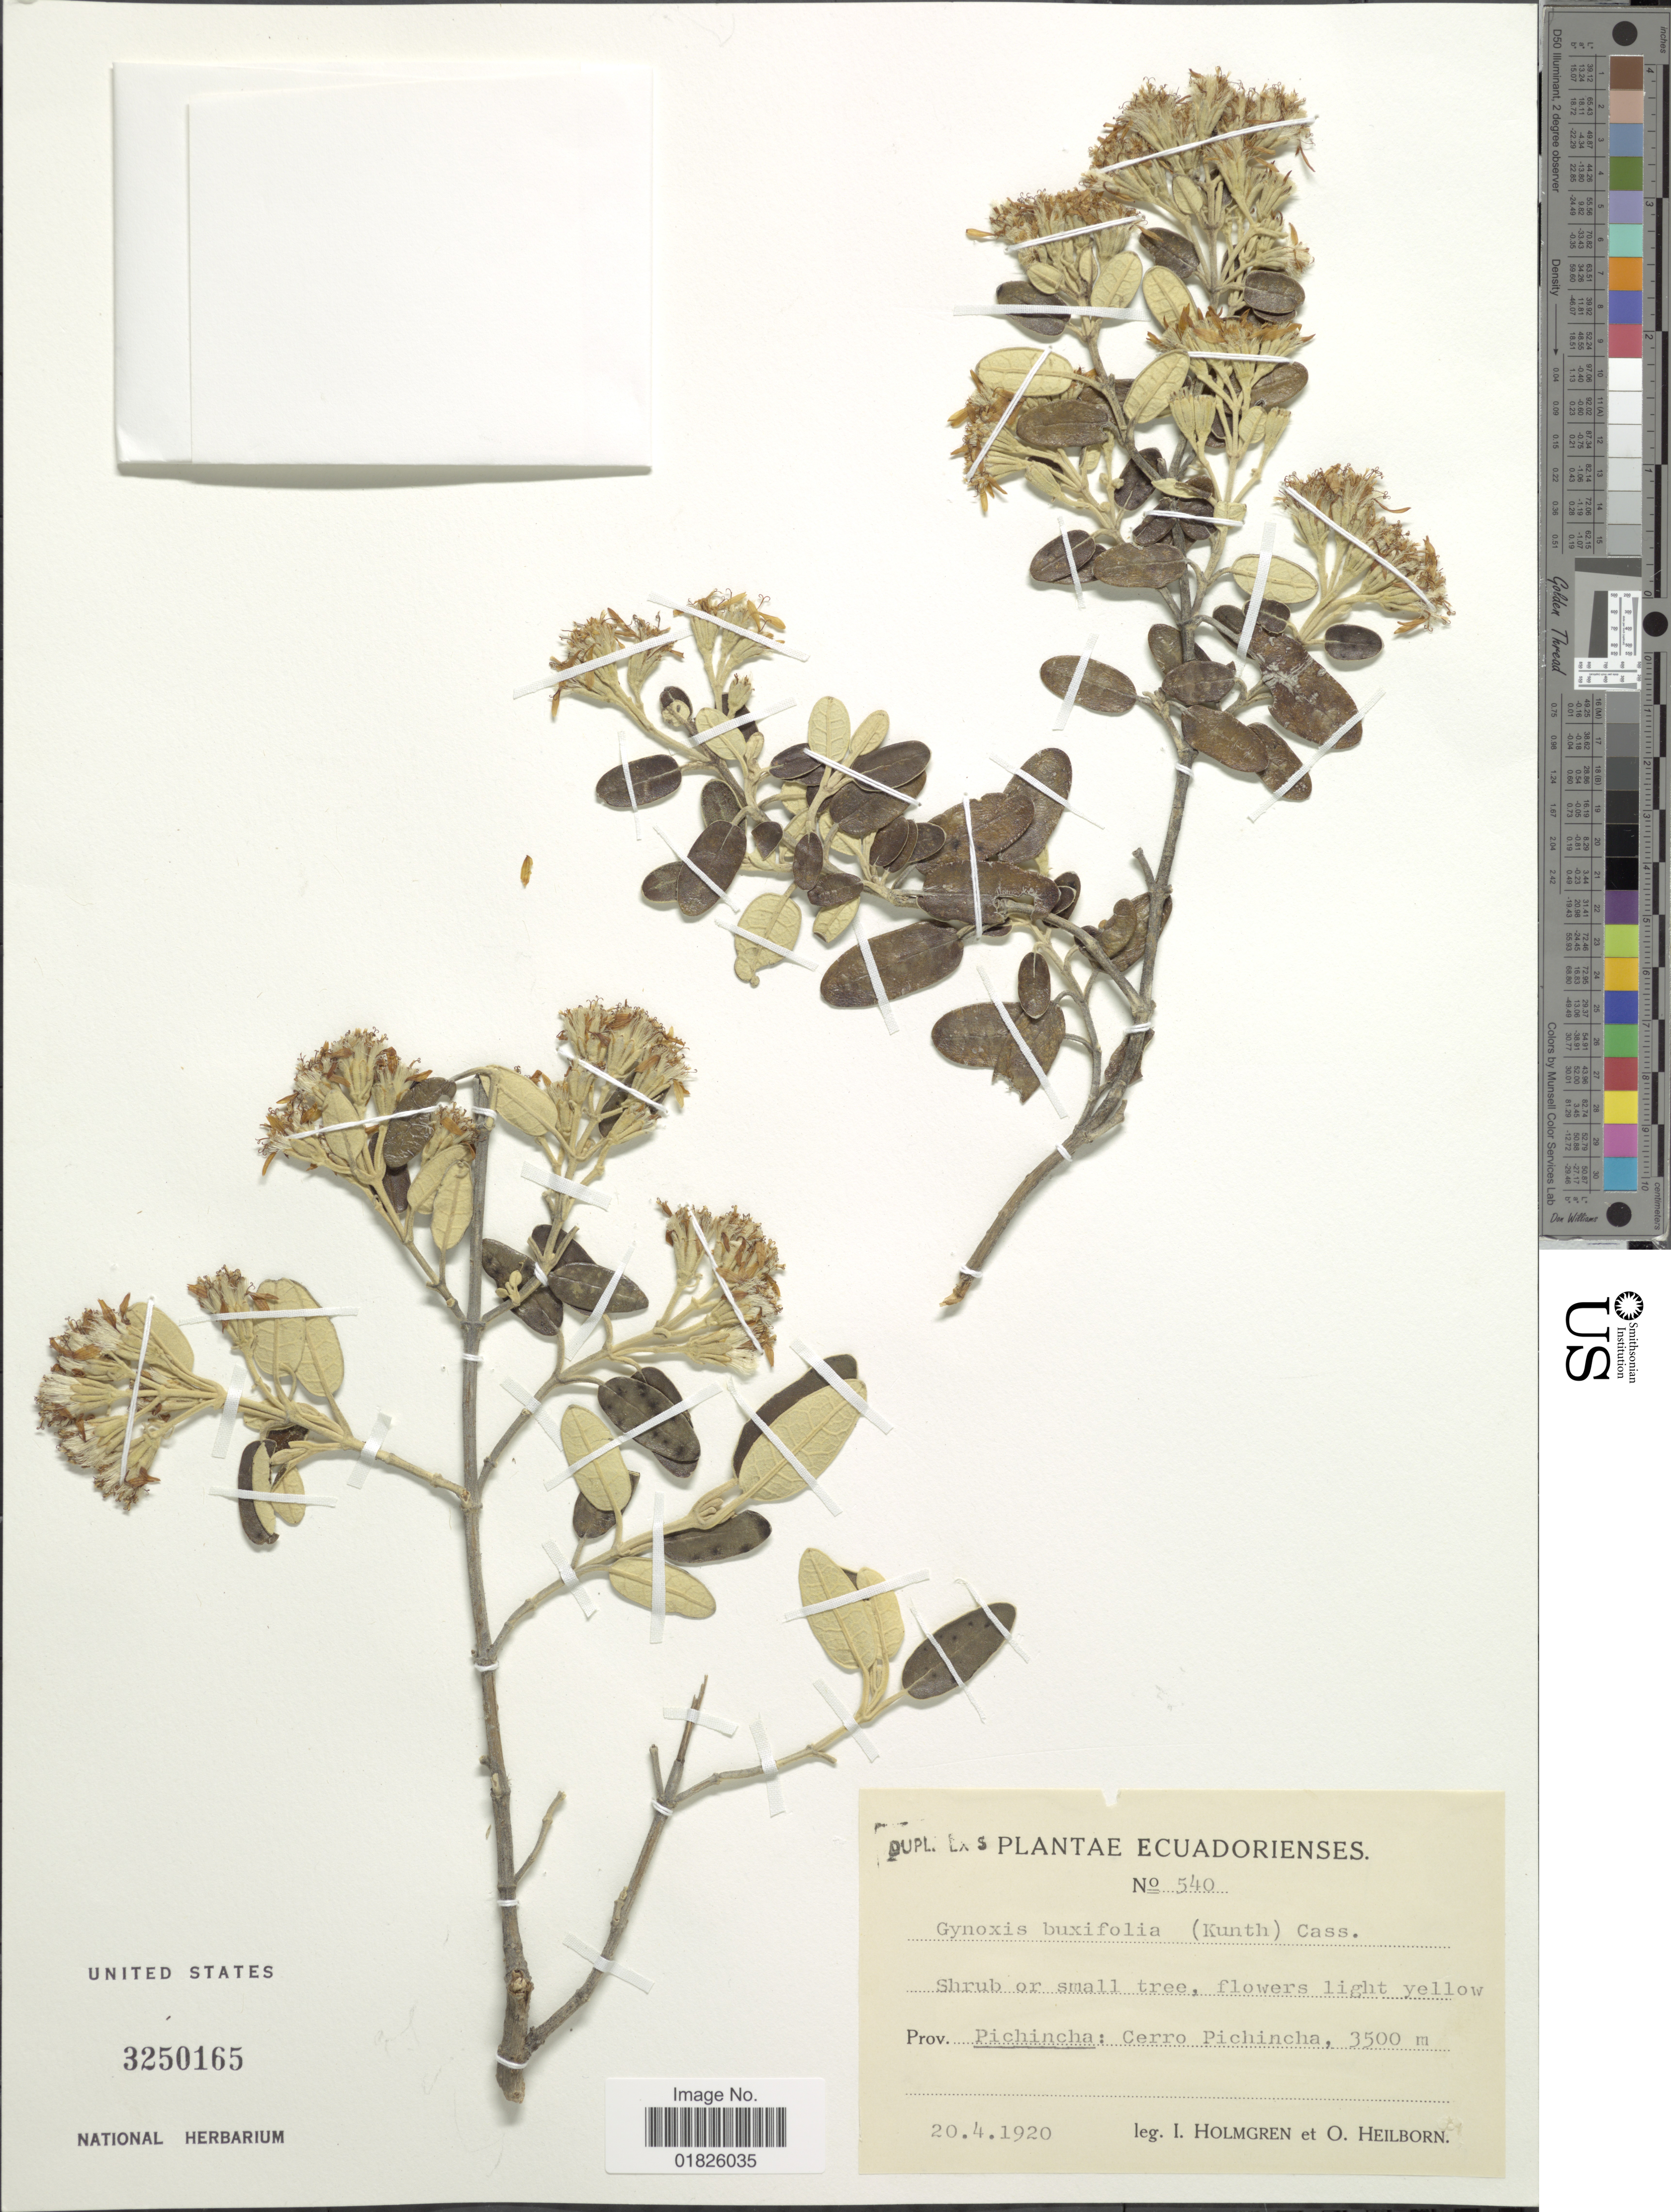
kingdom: Plantae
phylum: Tracheophyta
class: Magnoliopsida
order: Asterales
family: Asteraceae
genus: Gynoxys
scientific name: Gynoxys buxifolia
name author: (Kunth) Cass.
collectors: I. Holmgren & O. Heilborn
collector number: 540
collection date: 1920-04-20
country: Ecuador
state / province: Pichincha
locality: Cerro Pichincha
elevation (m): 3500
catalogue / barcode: US 3250165